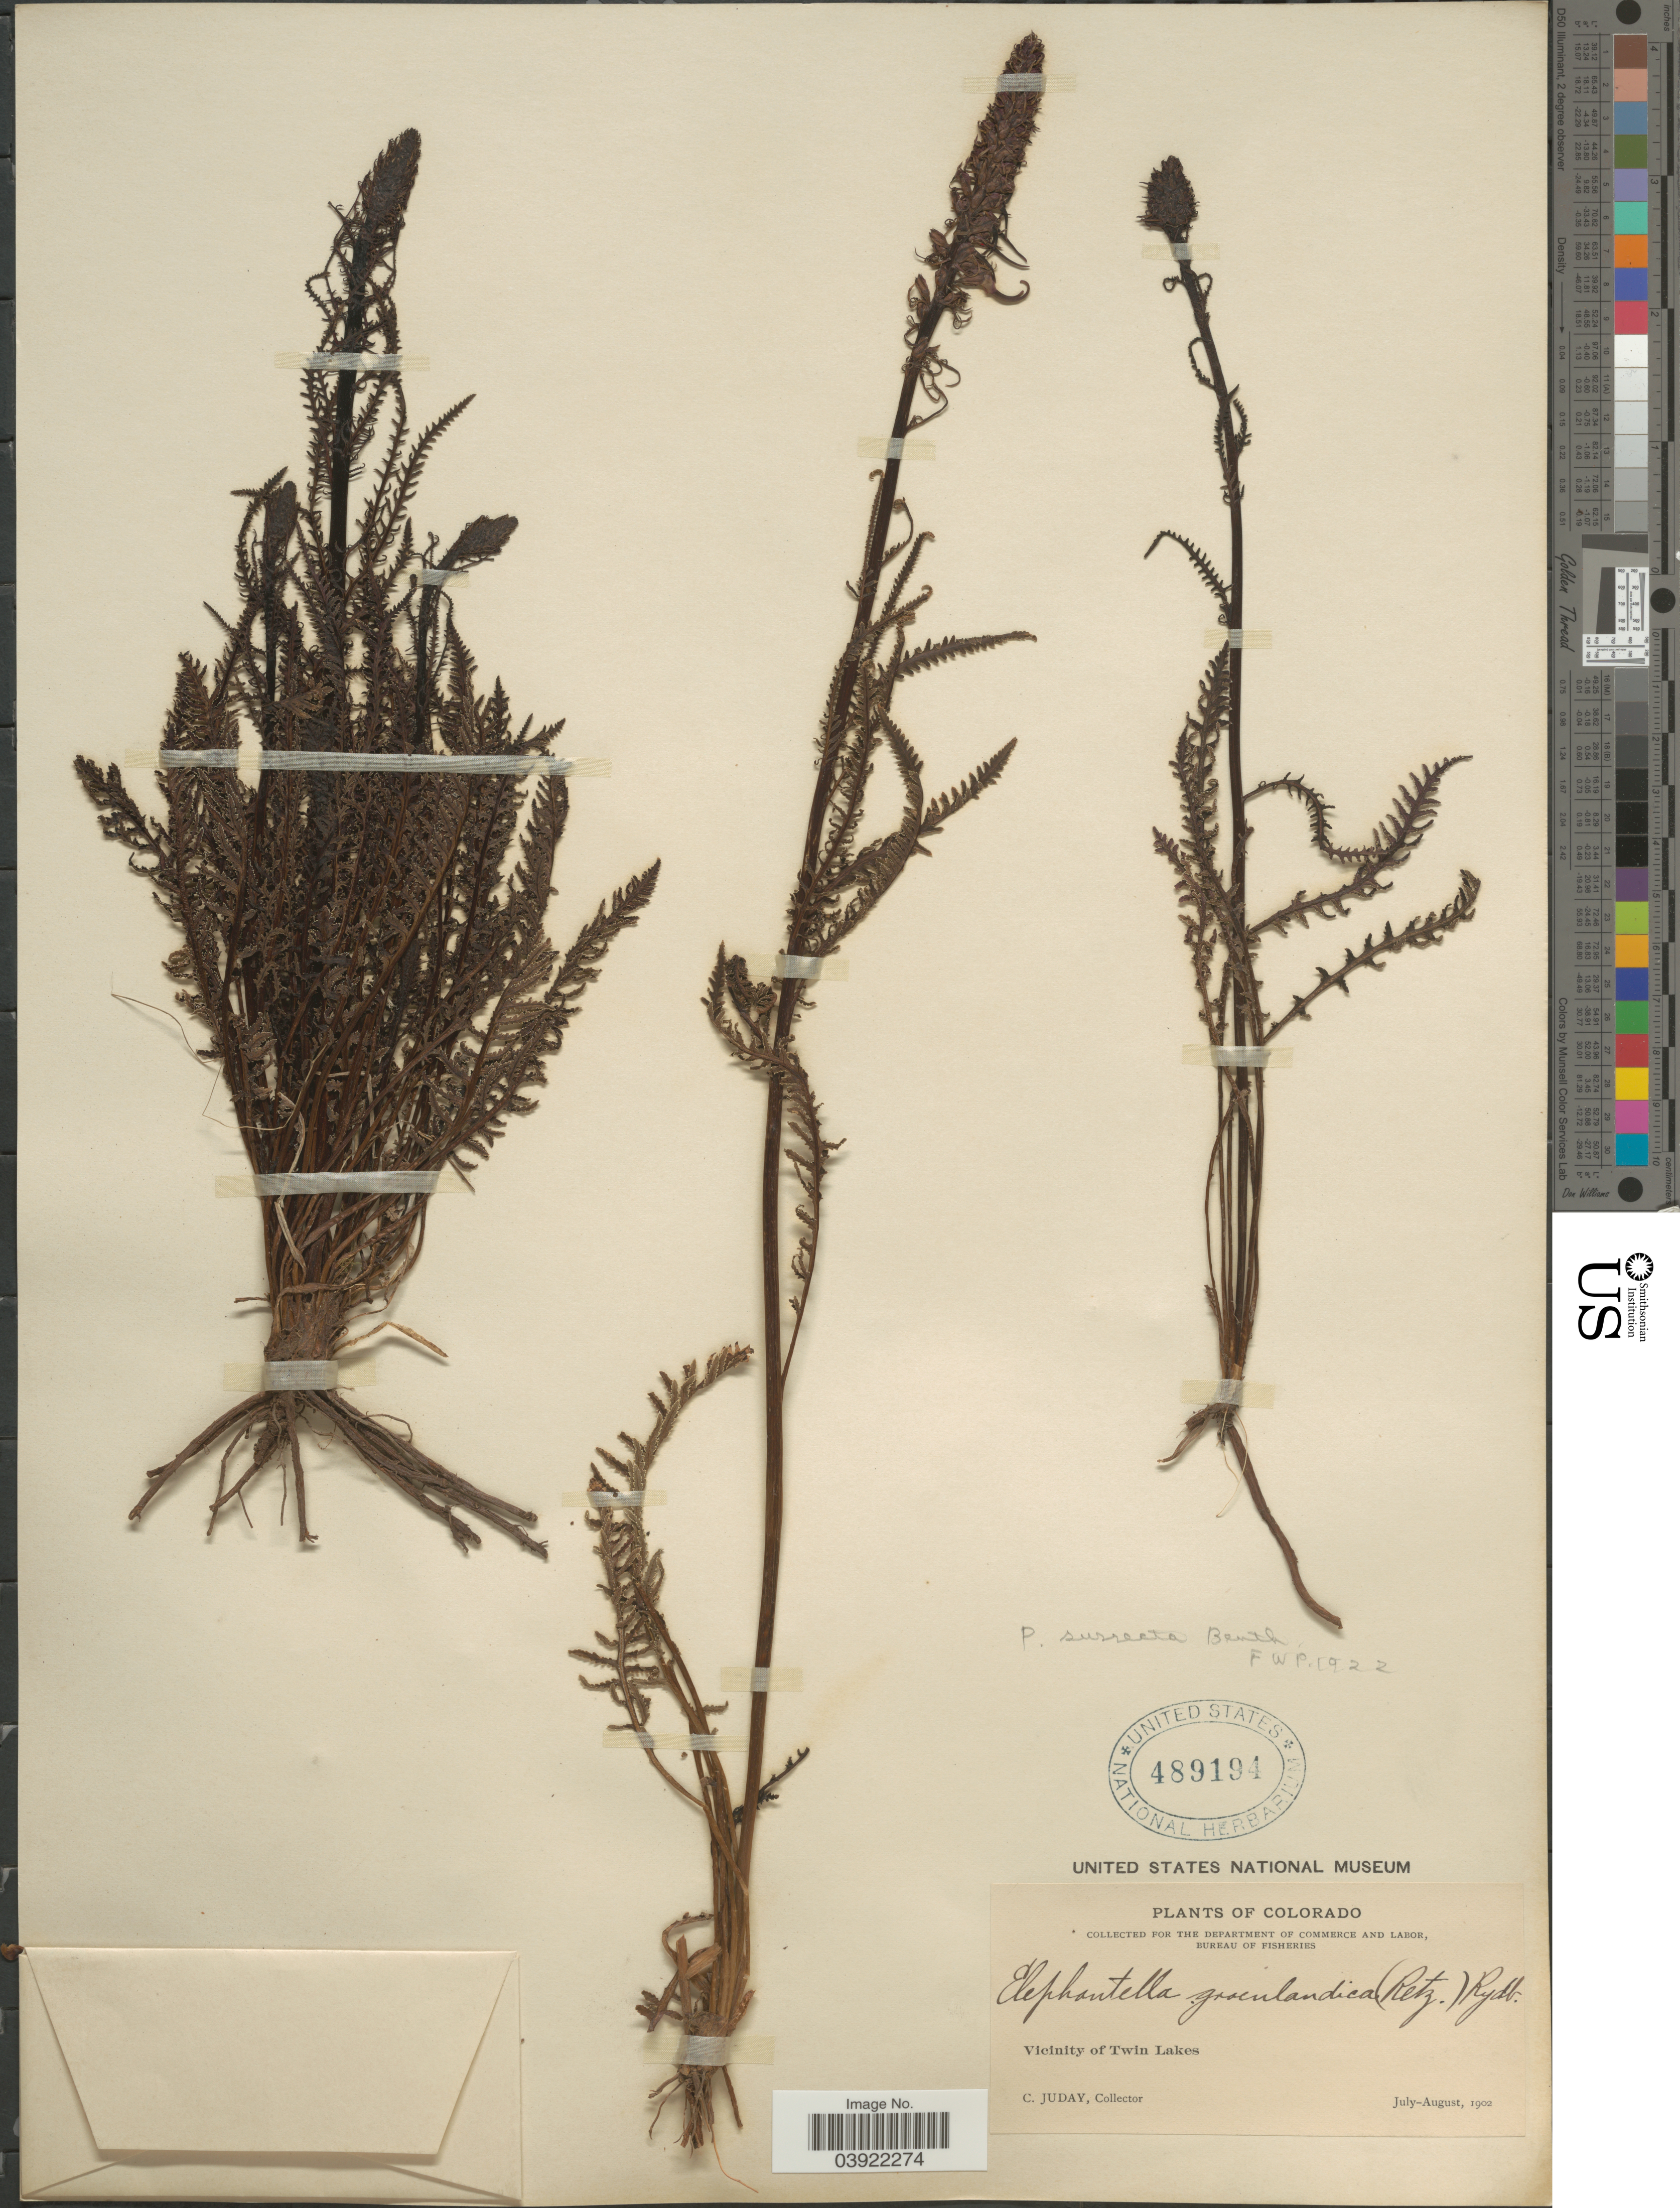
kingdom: Plantae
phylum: Tracheophyta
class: Magnoliopsida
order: Lamiales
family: Orobanchaceae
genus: Pedicularis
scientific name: Pedicularis groenlandica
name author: Retz.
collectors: C. Juday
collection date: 1902-07/1902-08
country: United States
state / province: Colorado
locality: Vicinity of Twin Lakes.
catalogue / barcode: US 489194